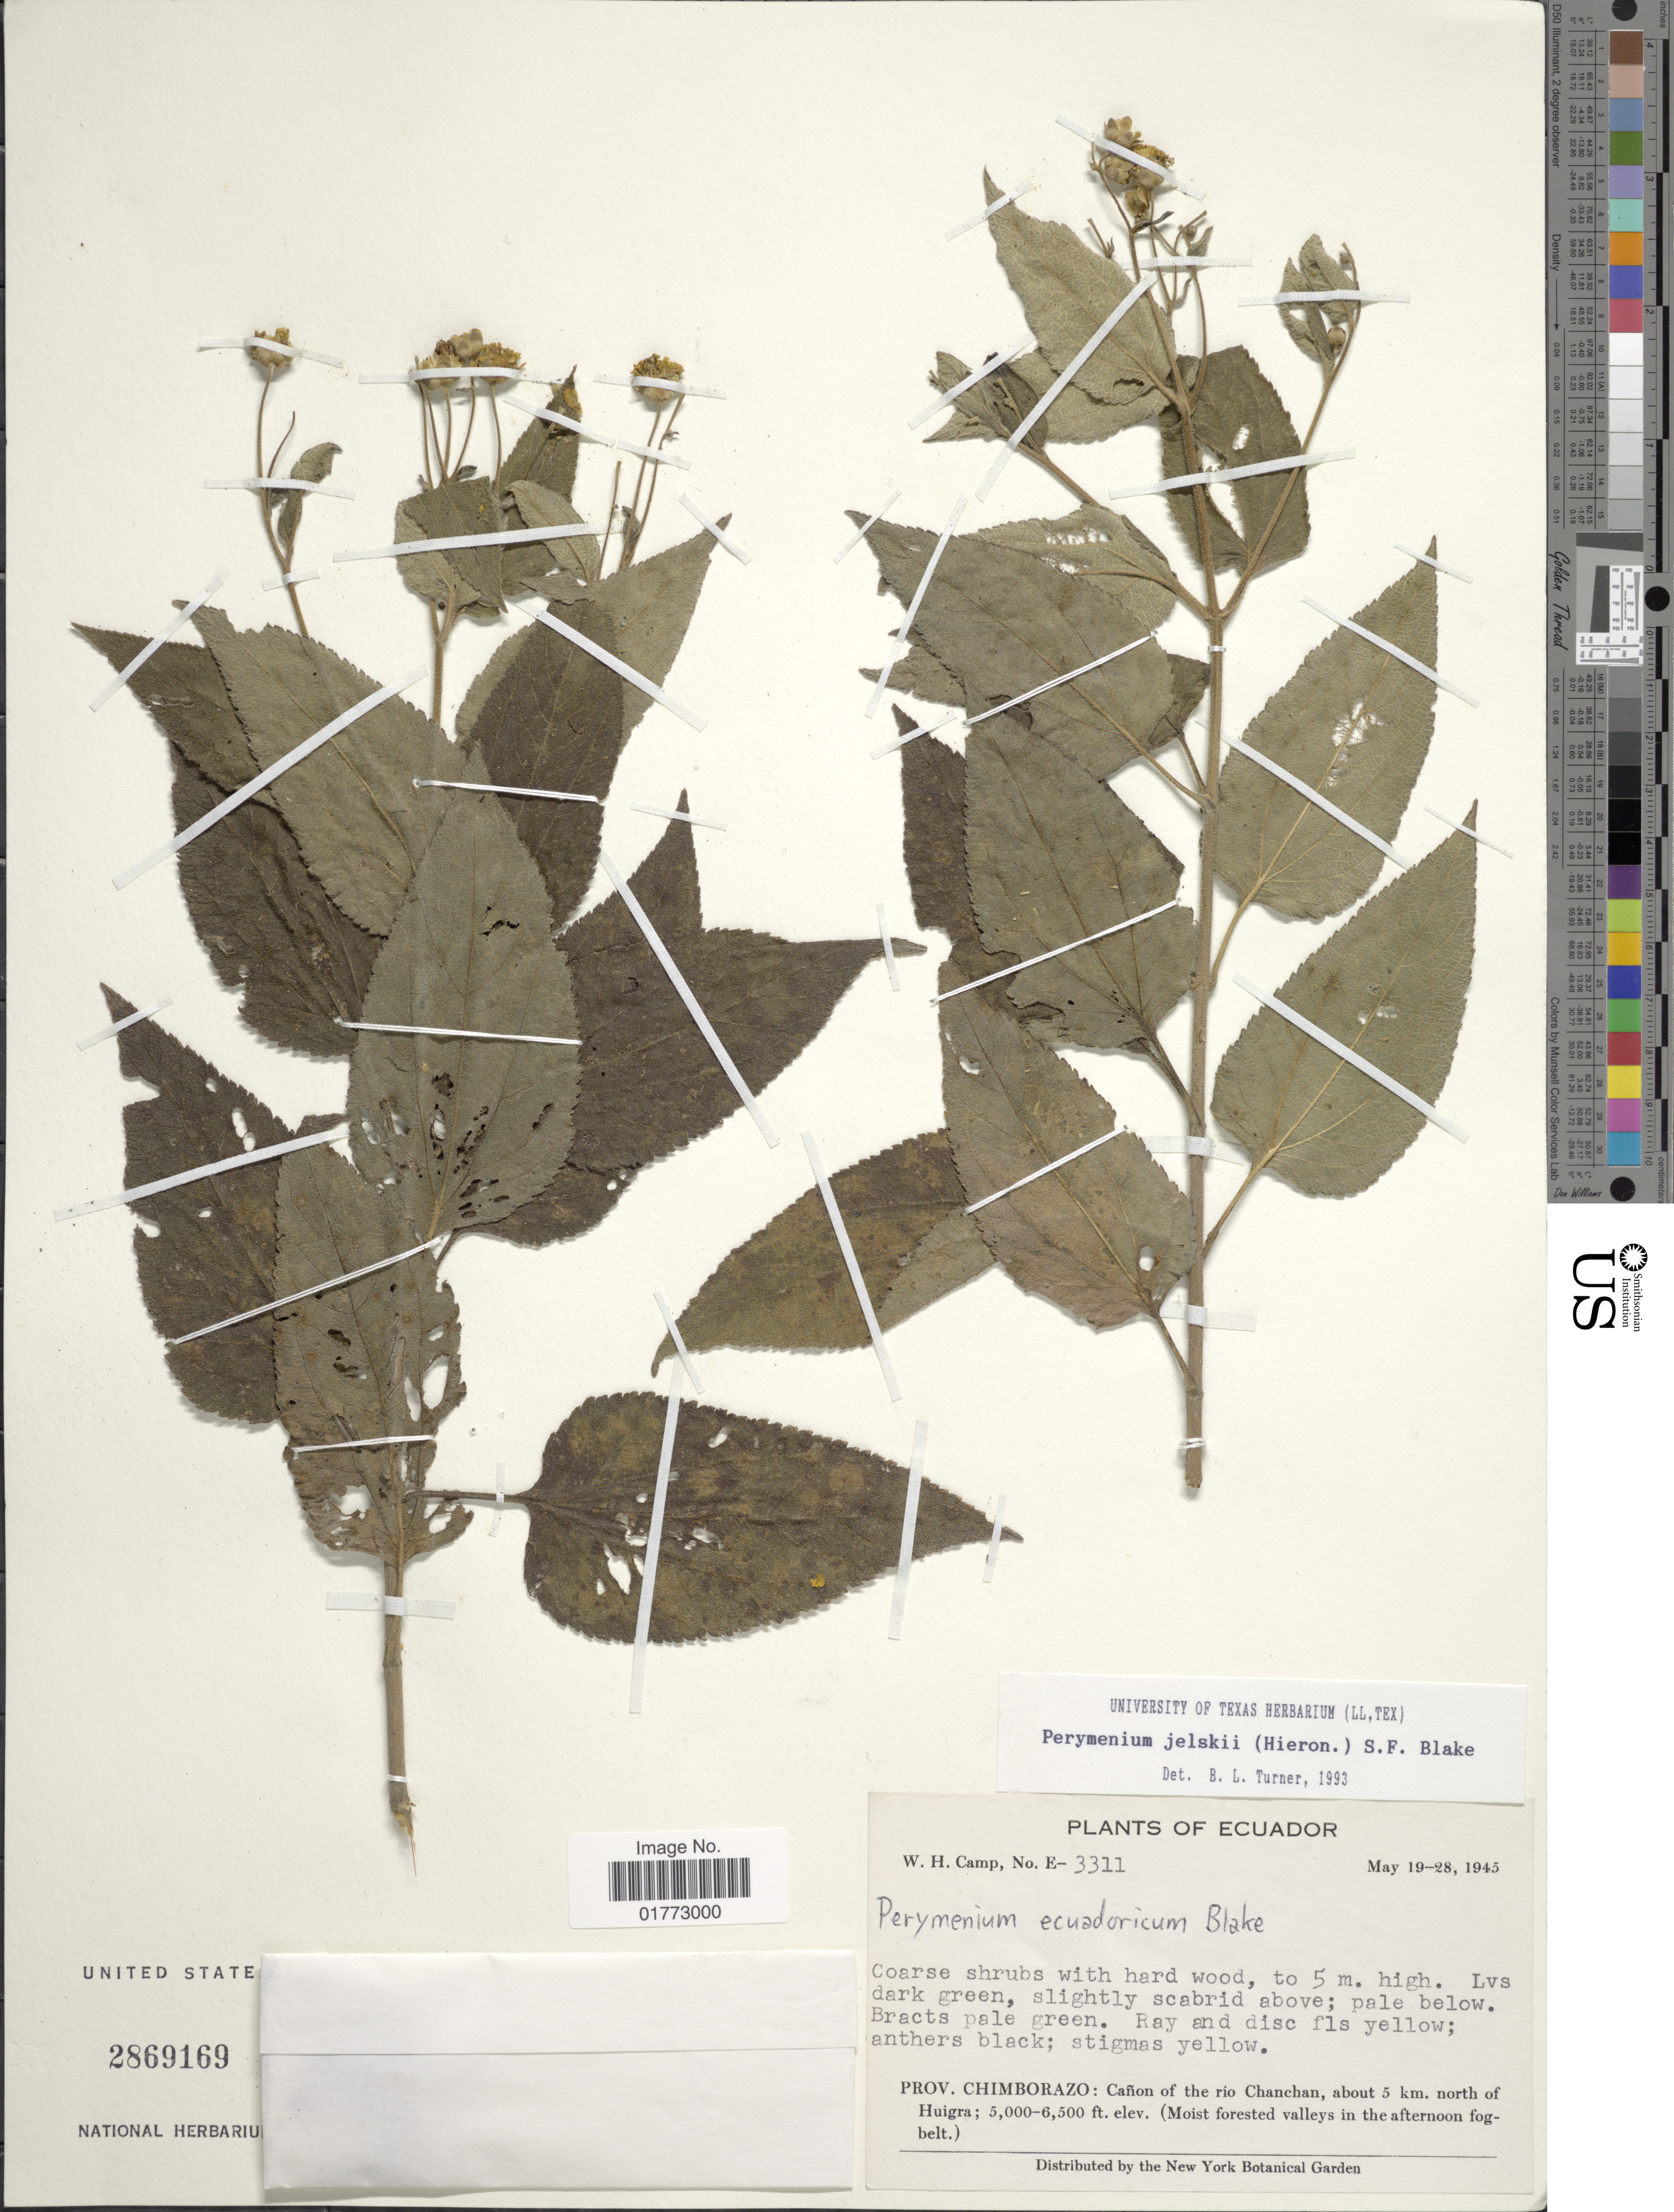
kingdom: Plantae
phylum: Tracheophyta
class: Magnoliopsida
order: Asterales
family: Asteraceae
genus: Steiractinia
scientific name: Steiractinia jelskii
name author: (Hieron.) S.F. Blake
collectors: W. H. Camp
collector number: E3311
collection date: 1945-05-19/1945-05-28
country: Ecuador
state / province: Chimborazo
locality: Canon of the Rio Chanchan, about 5 km north of Huigra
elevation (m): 1524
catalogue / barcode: US 2869169